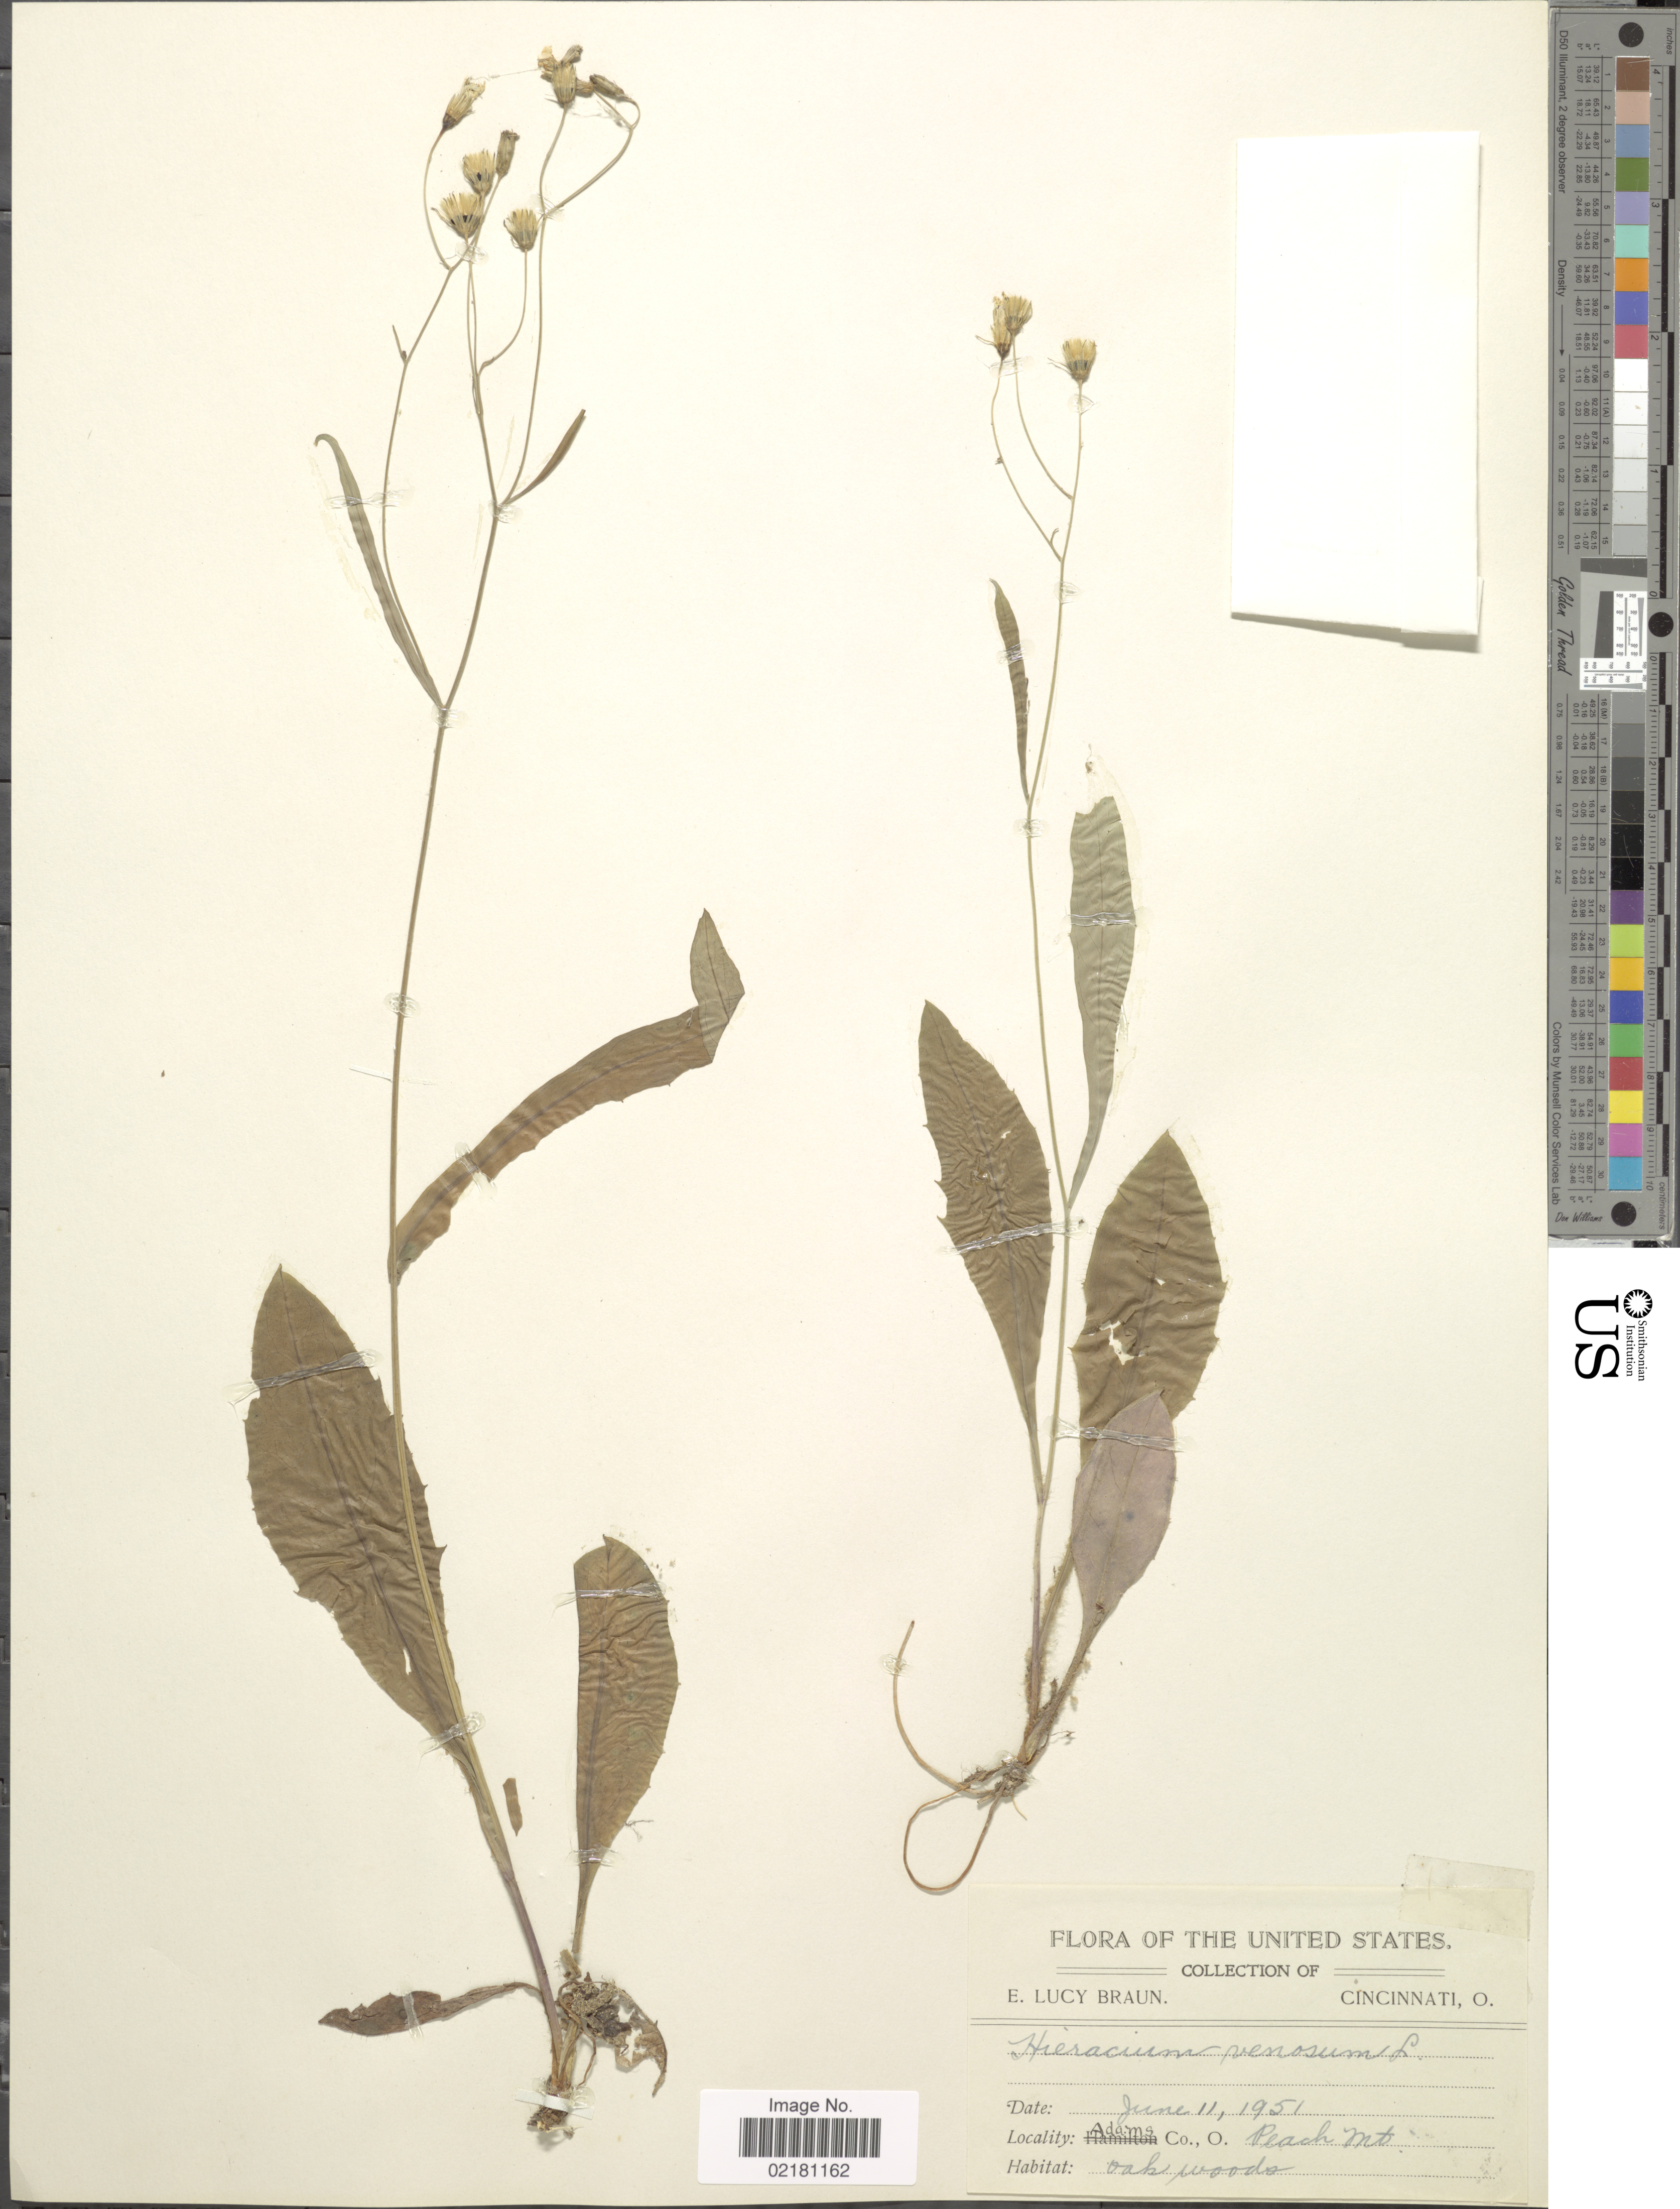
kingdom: Plantae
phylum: Tracheophyta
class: Magnoliopsida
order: Asterales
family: Asteraceae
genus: Hieracium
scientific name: Hieracium venosum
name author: L.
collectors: E. L. Braun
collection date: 1951-06-11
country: United States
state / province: Ohio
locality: Adams Co., O. Peach Mt.